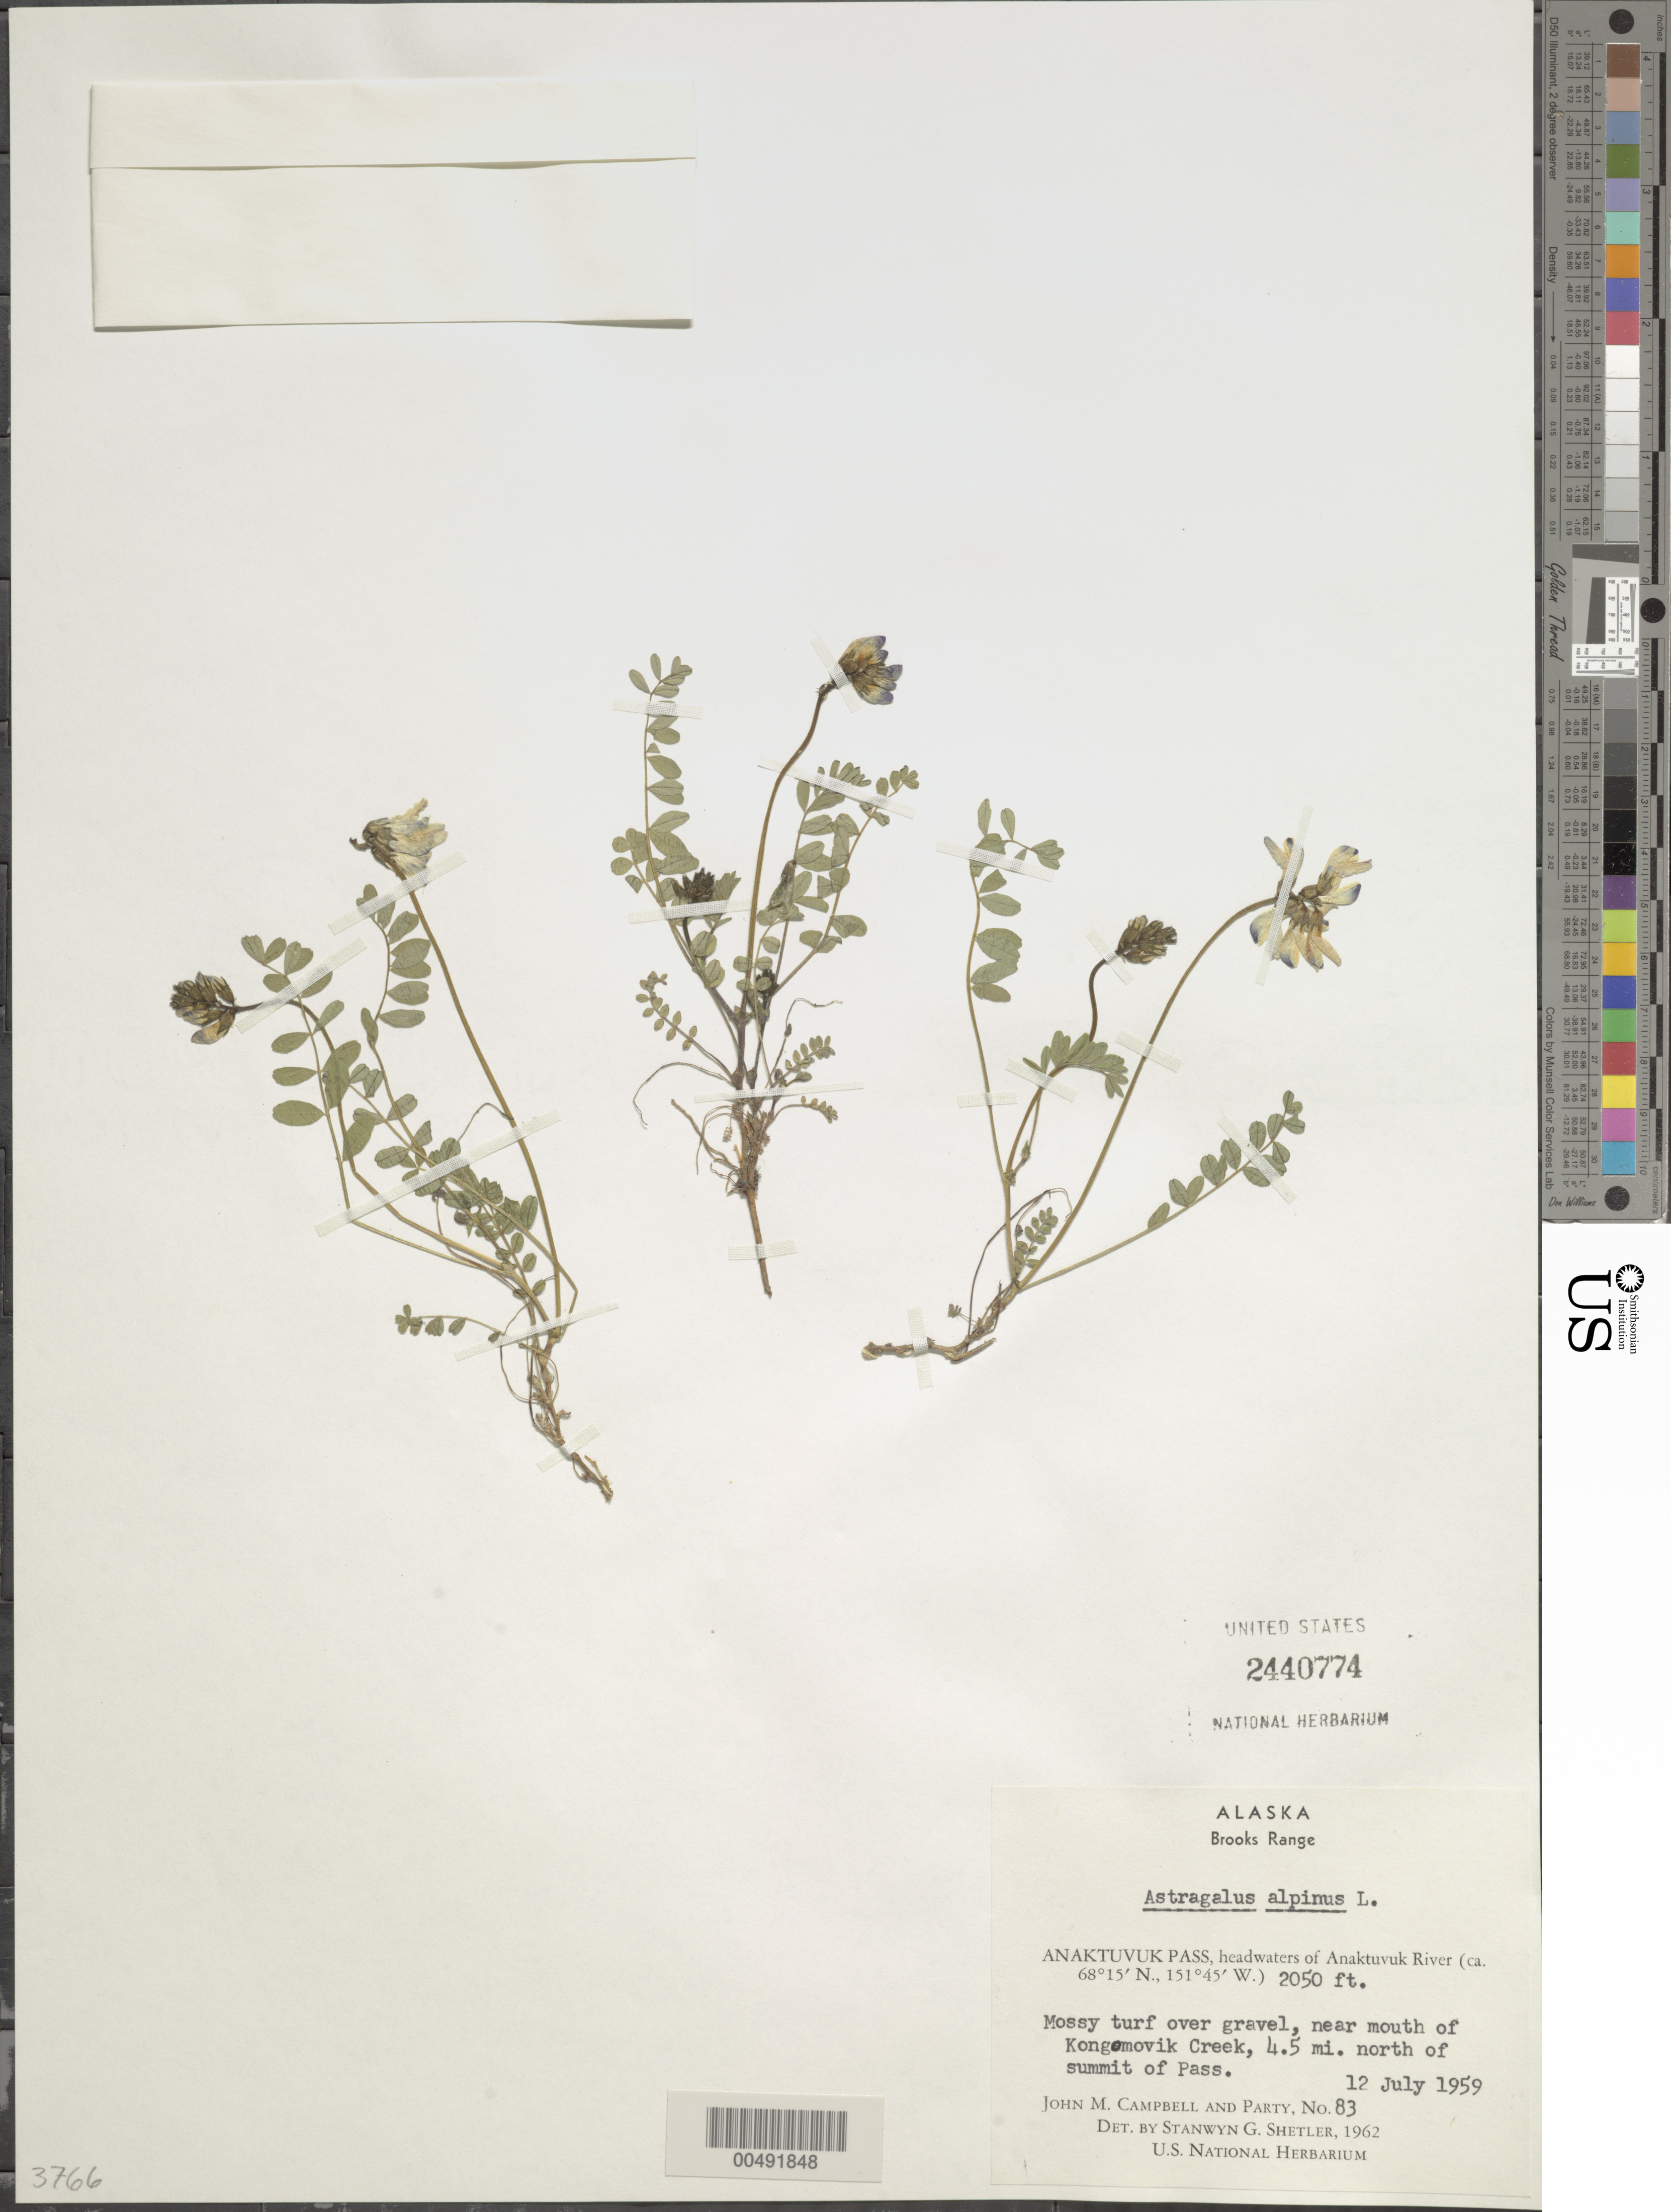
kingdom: Plantae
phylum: Tracheophyta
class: Magnoliopsida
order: Fabales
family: Fabaceae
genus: Astragalus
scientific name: Astragalus alpinus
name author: L.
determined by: Shetler, Stanwyn G., (US), NMNH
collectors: J. M. Campbell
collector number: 83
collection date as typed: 12 Jul 1959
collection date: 1959-07-12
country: United States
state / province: Alaska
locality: Brooks Range, 4.5 mi. N of summit of Anaktuvuk Pass, headwaters of Anaktuvuk River, near mouth of Kongomovik Creek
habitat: mossy turf over gravel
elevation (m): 625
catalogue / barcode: US 2440774